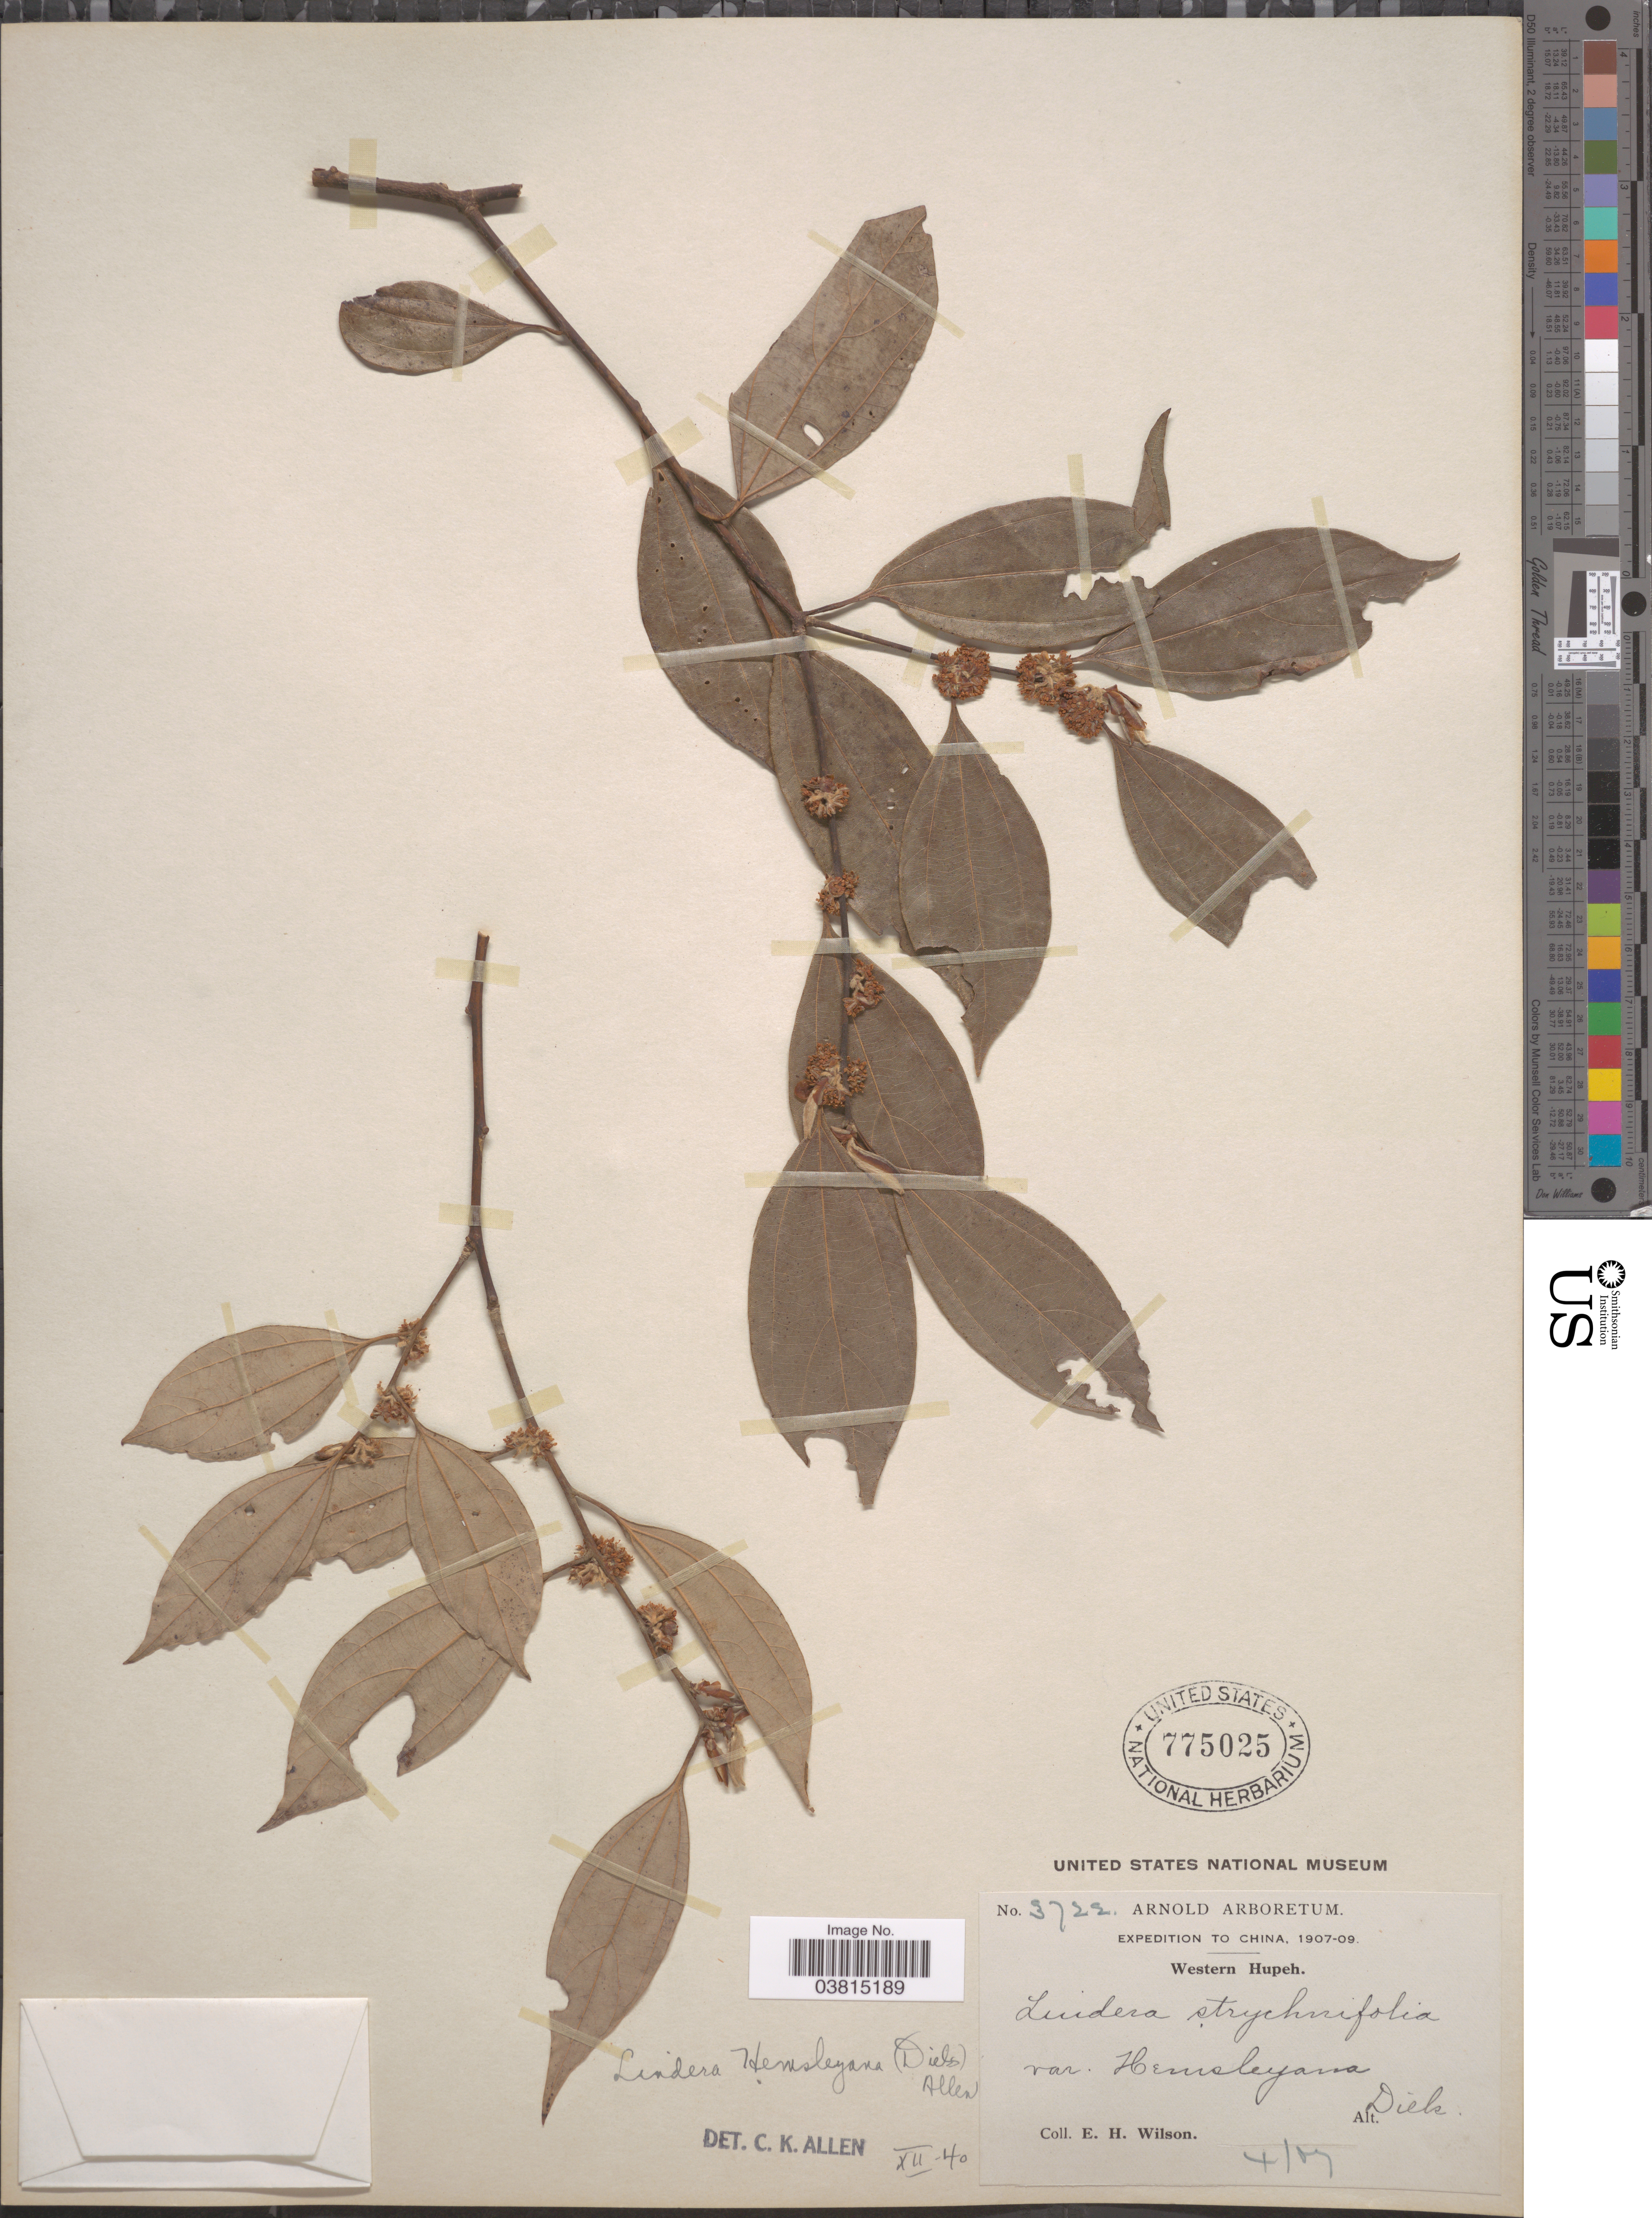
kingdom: Plantae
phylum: Tracheophyta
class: Magnoliopsida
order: Laurales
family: Lauraceae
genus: Lindera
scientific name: Lindera hemsleyana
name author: (Diels) C.K. Allen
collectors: E. Wilson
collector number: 3722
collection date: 1907-04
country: China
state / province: Hubei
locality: Western Hupeh.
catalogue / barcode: US 775025